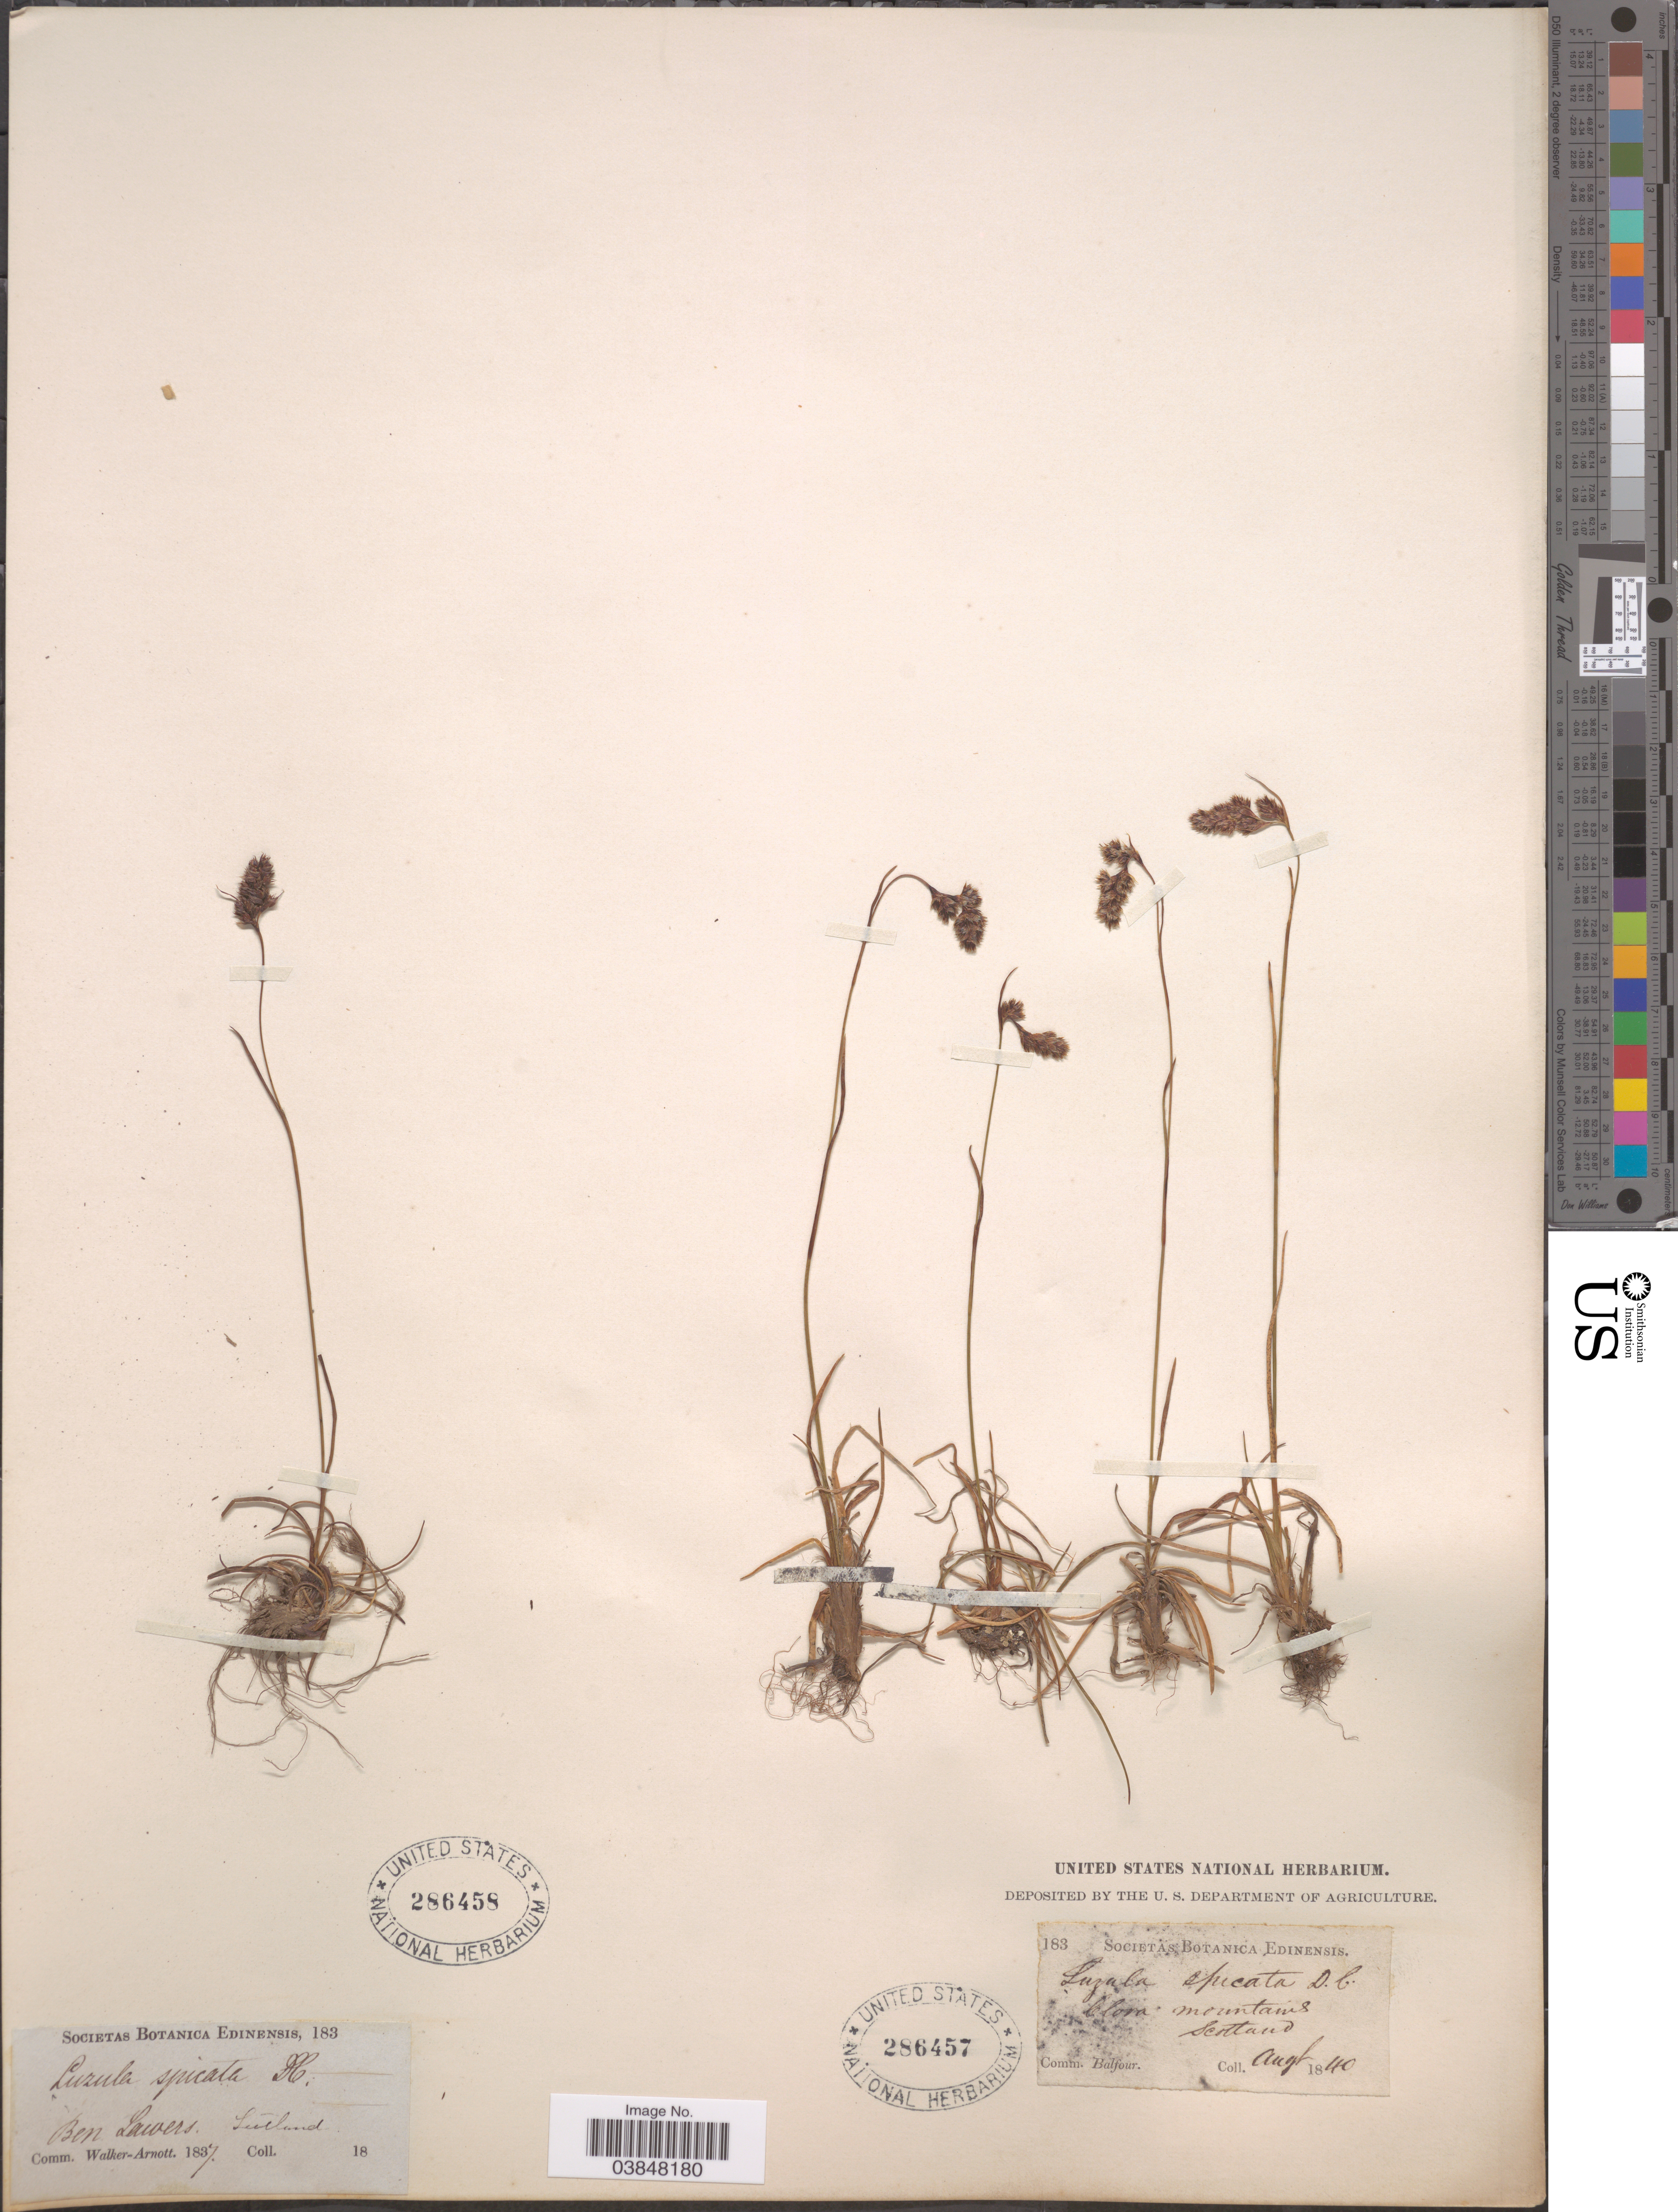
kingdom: Plantae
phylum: Tracheophyta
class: Liliopsida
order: Poales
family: Juncaceae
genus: Luzula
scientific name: Luzula spicata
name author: (L.) DC.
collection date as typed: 18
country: United Kingdom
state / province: Scotland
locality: Ben Lawers.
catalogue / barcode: US 286458-2